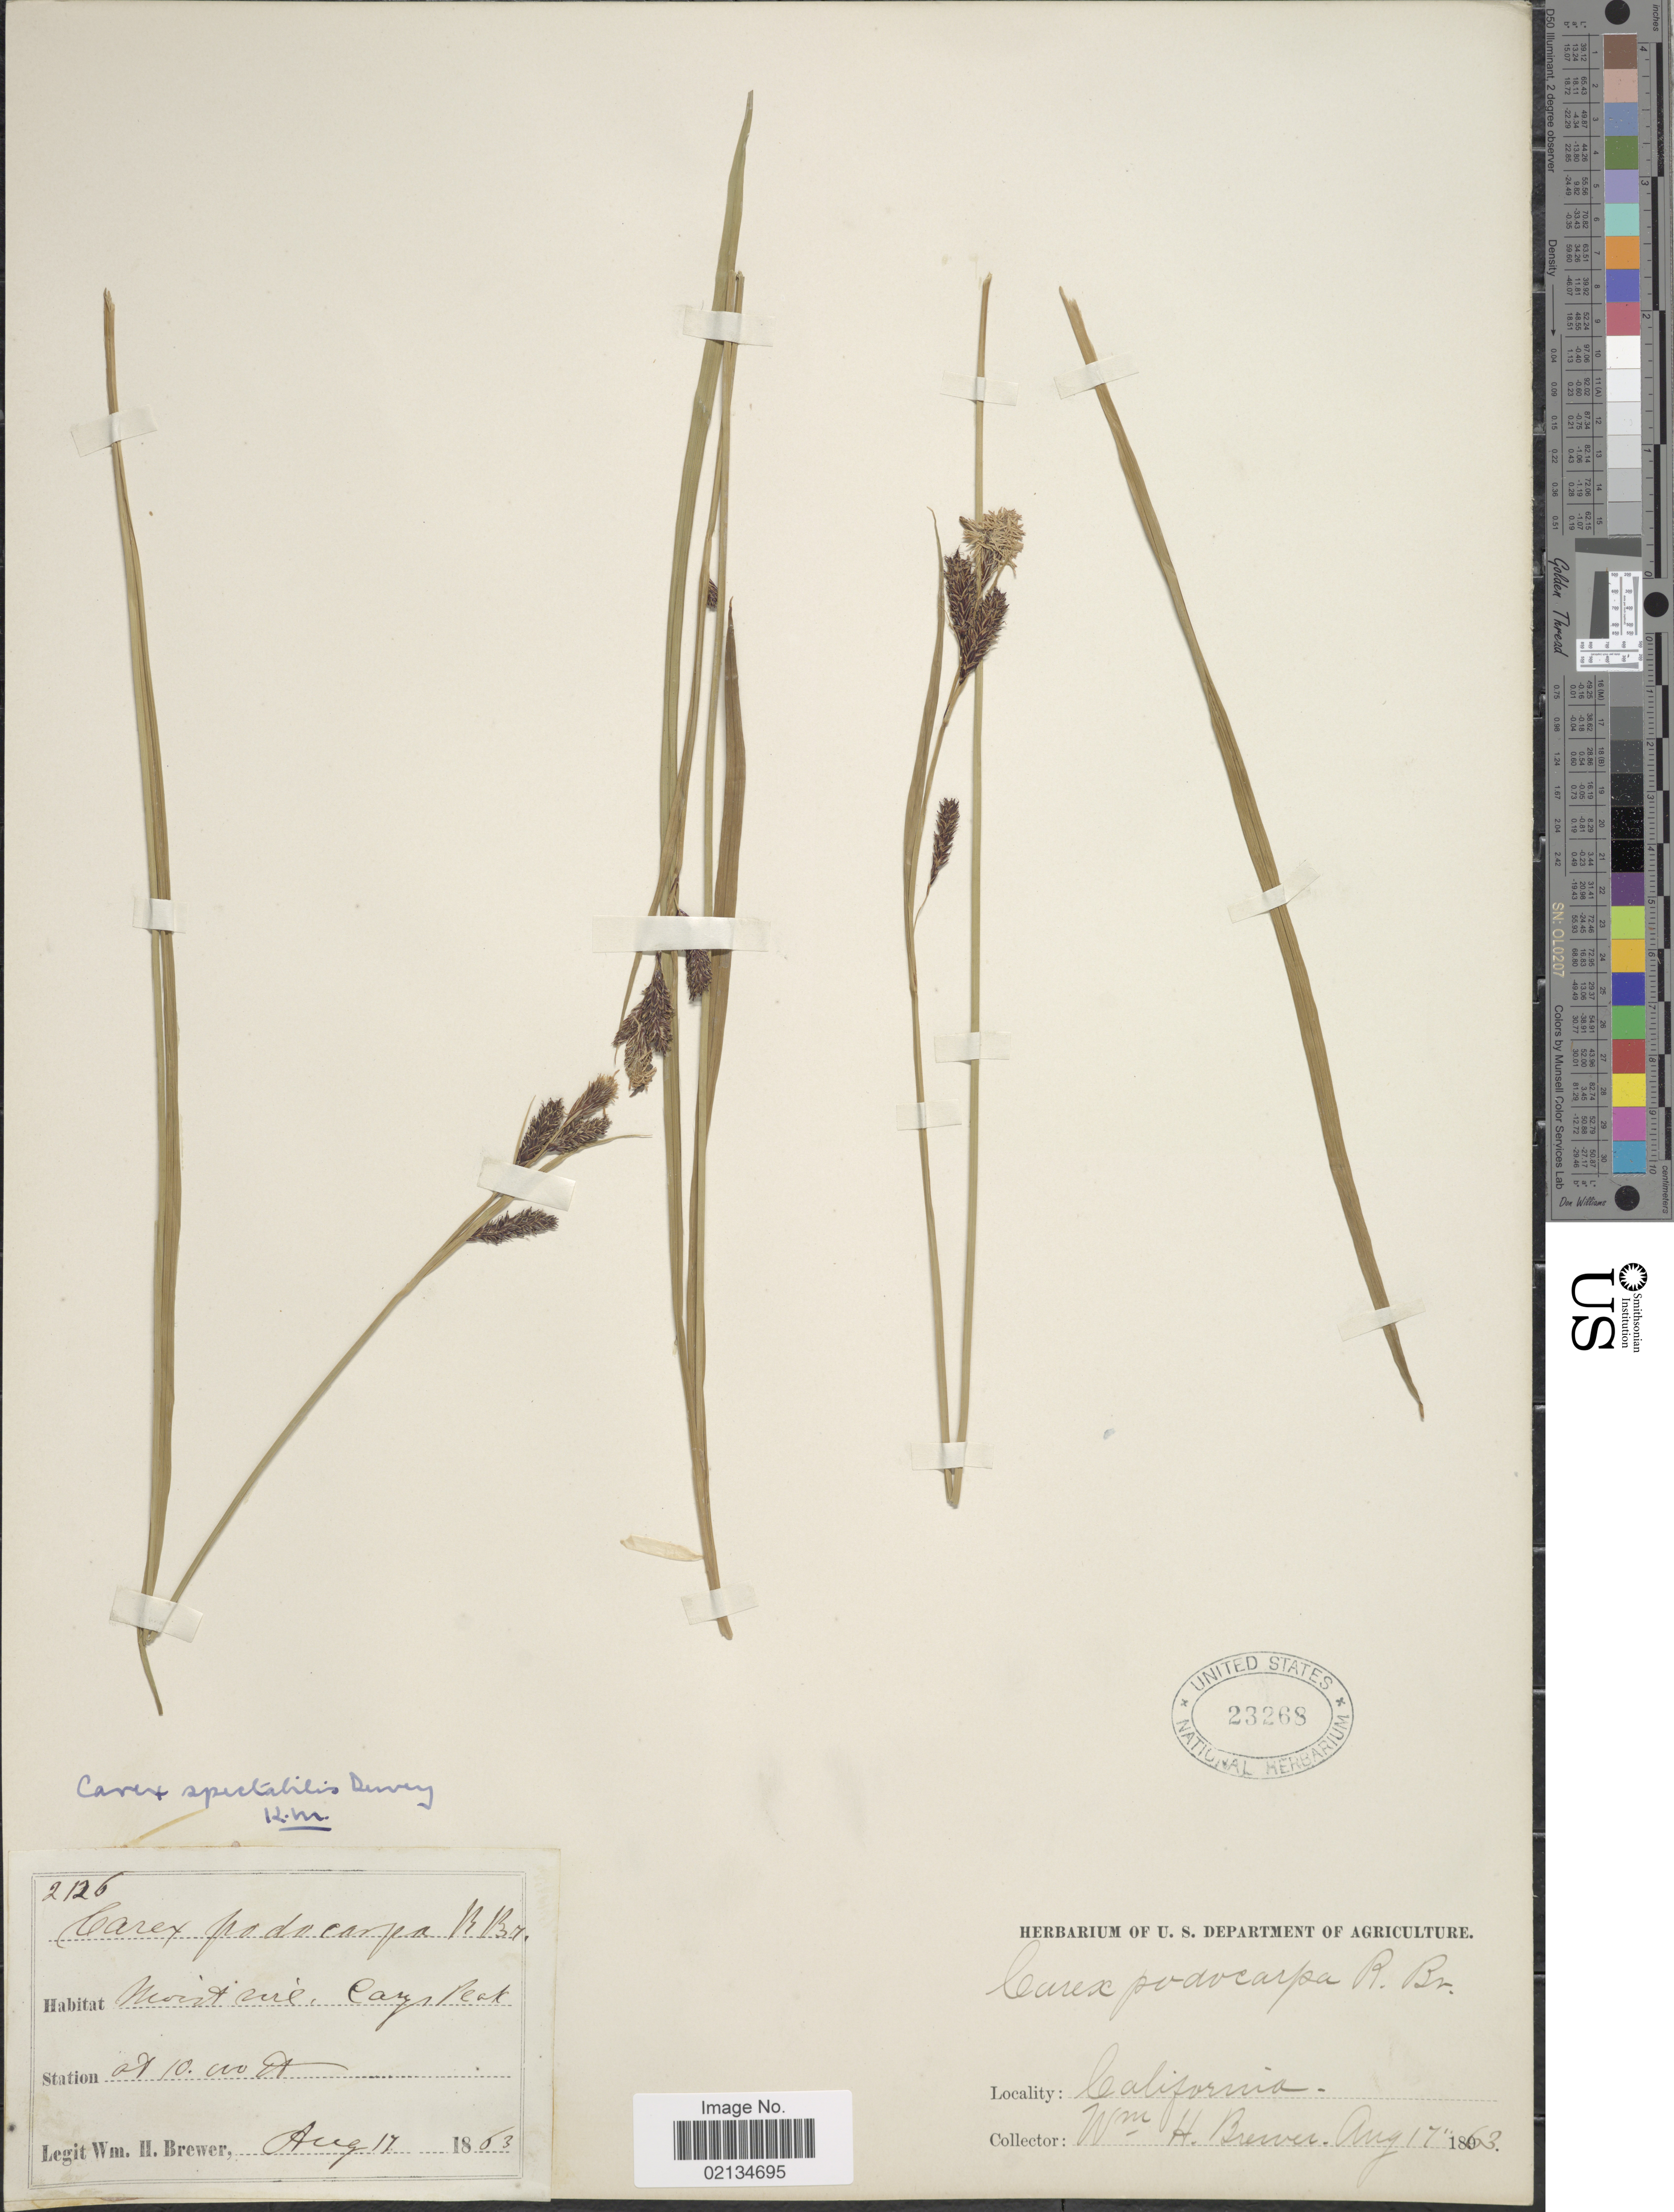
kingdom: Plantae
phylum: Tracheophyta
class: Liliopsida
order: Poales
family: Cyperaceae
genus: Carex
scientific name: Carex spectabilis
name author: Dewey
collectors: W. H. Brewer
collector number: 2126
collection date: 1863-08-17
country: United States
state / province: California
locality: Moist soil, Carys Peak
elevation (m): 3048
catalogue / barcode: US 23268